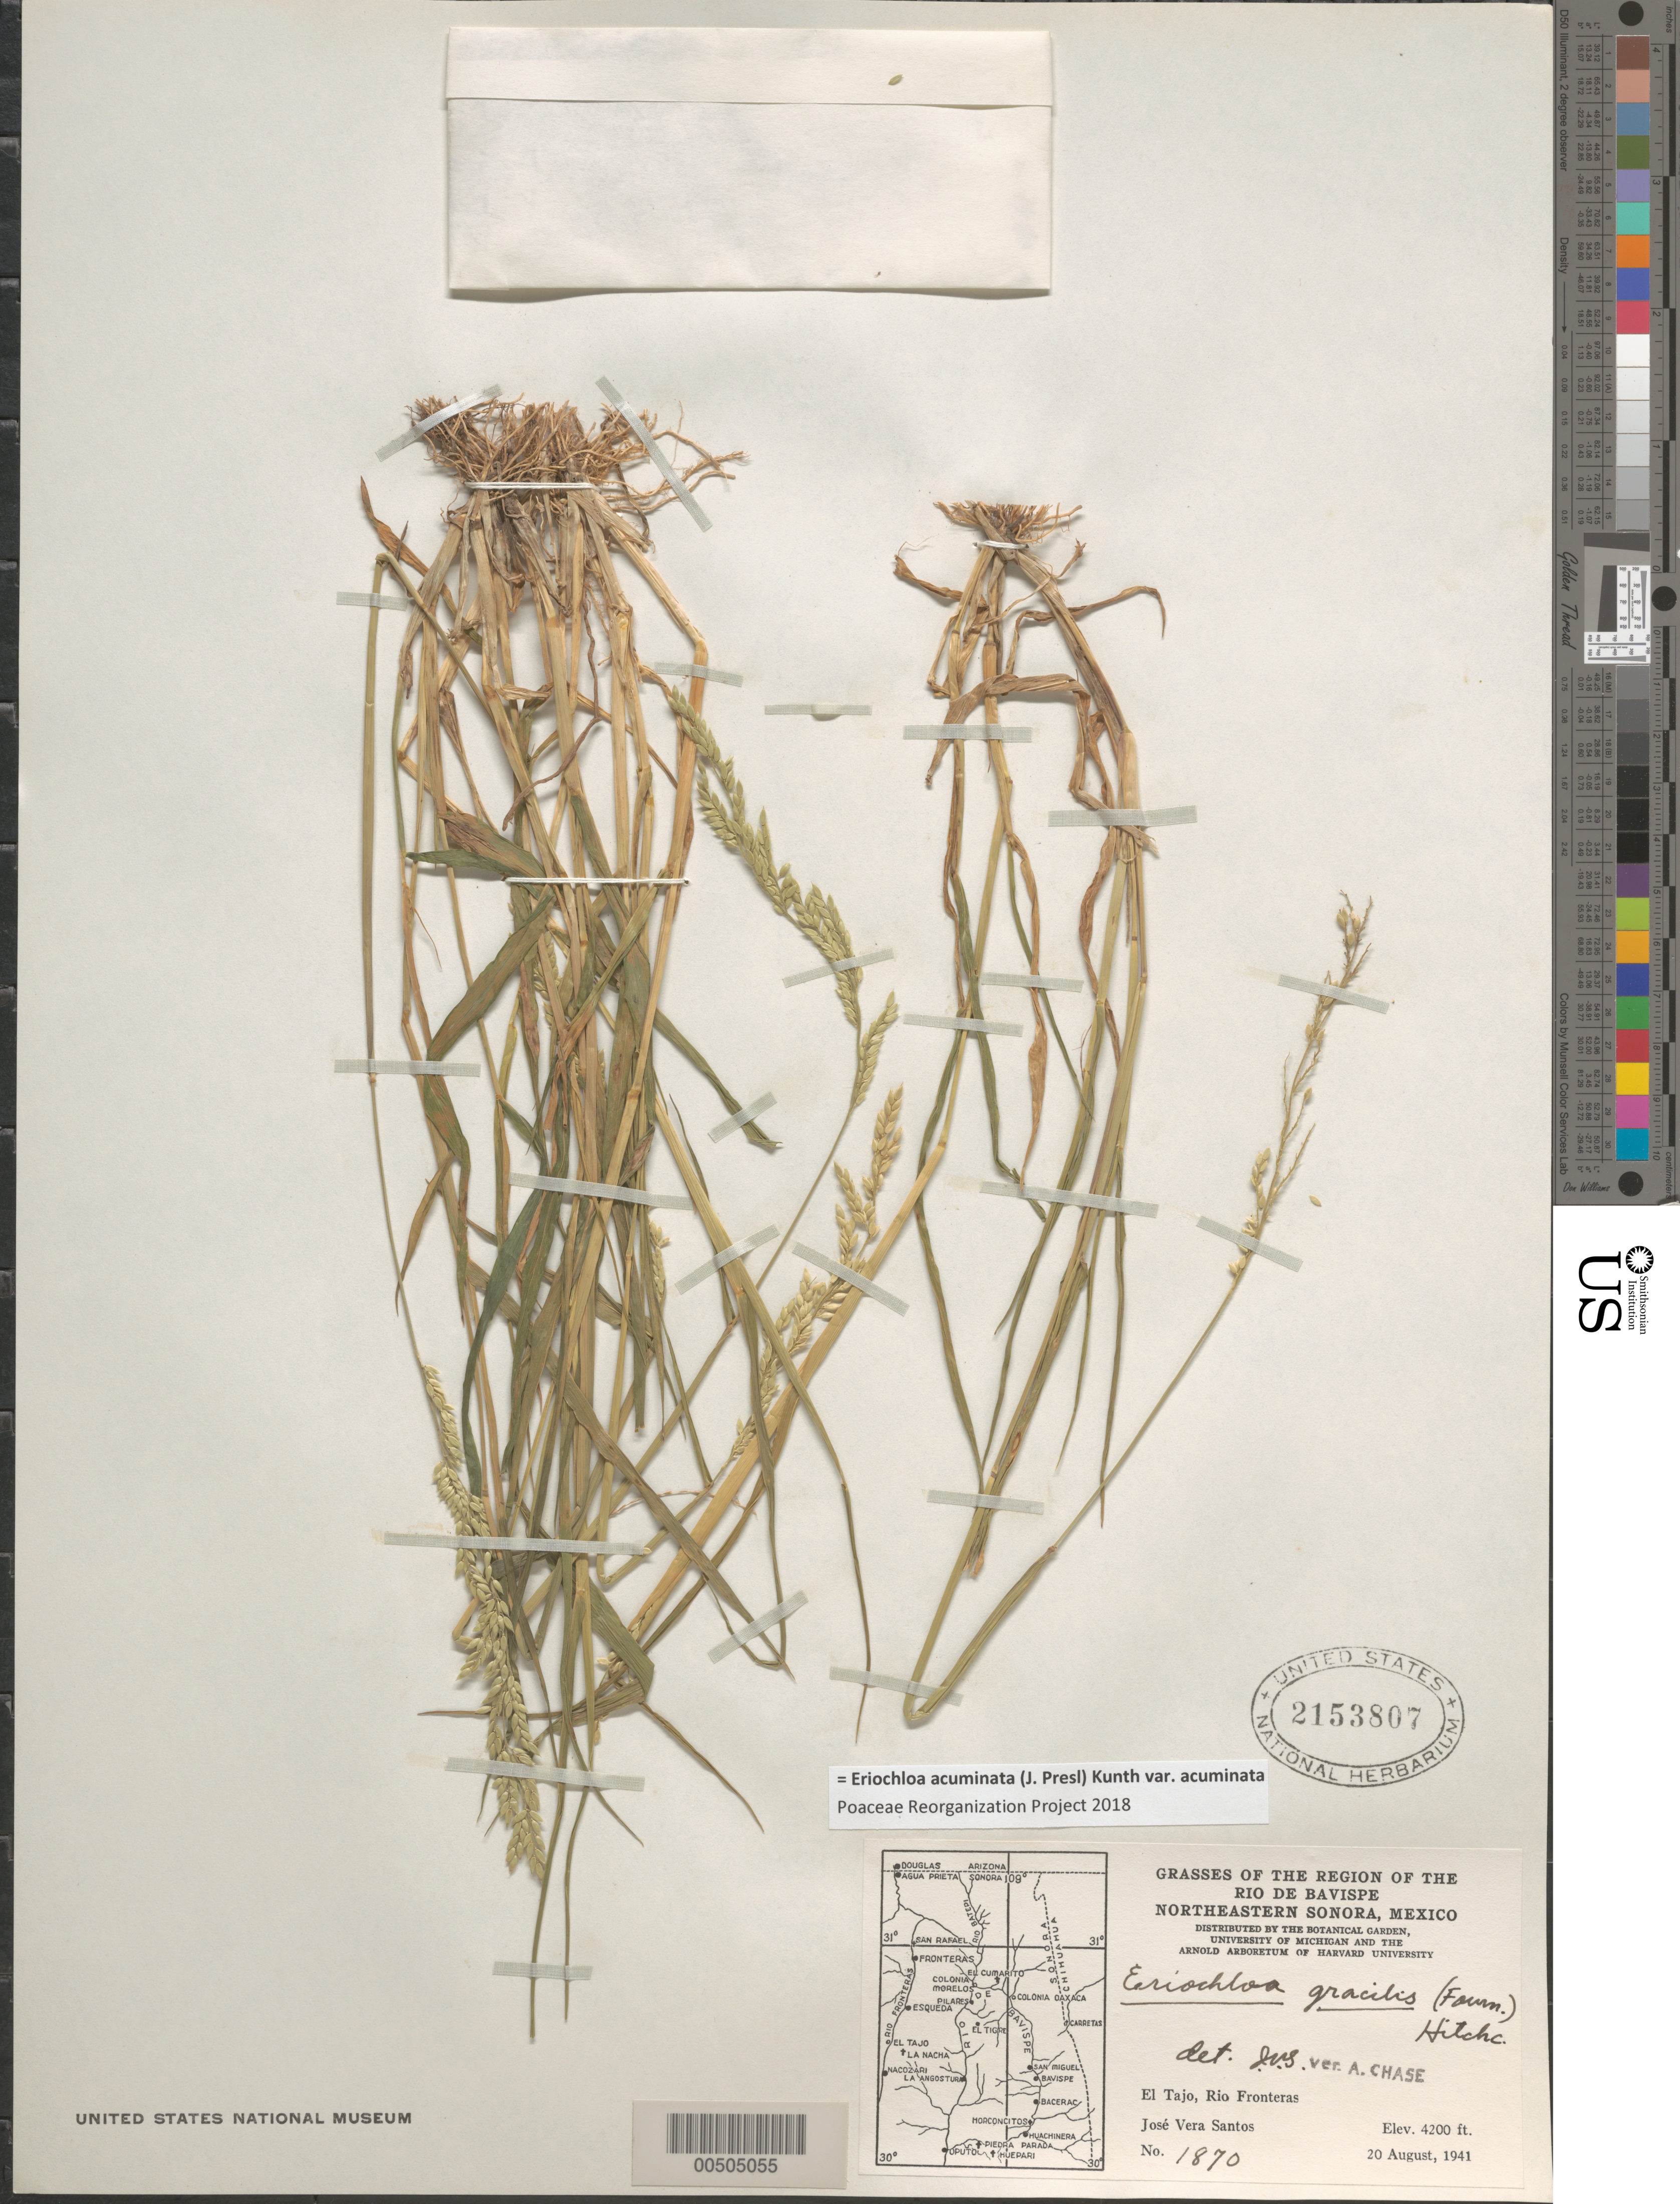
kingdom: Plantae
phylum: Tracheophyta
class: Liliopsida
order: Poales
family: Poaceae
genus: Eriochloa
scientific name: Eriochloa acuminata var. acuminata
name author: (J. Presl) Kunth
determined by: Poaceae Reorganization Project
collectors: J. V. Santos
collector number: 1870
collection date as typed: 20 Aug 1941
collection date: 1941-08-20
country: Mexico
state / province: Sonora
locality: Region of the Rio de Bavispe, NE Sonora, El Tajo, Rio Fronteras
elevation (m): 1280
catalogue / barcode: US 2153807